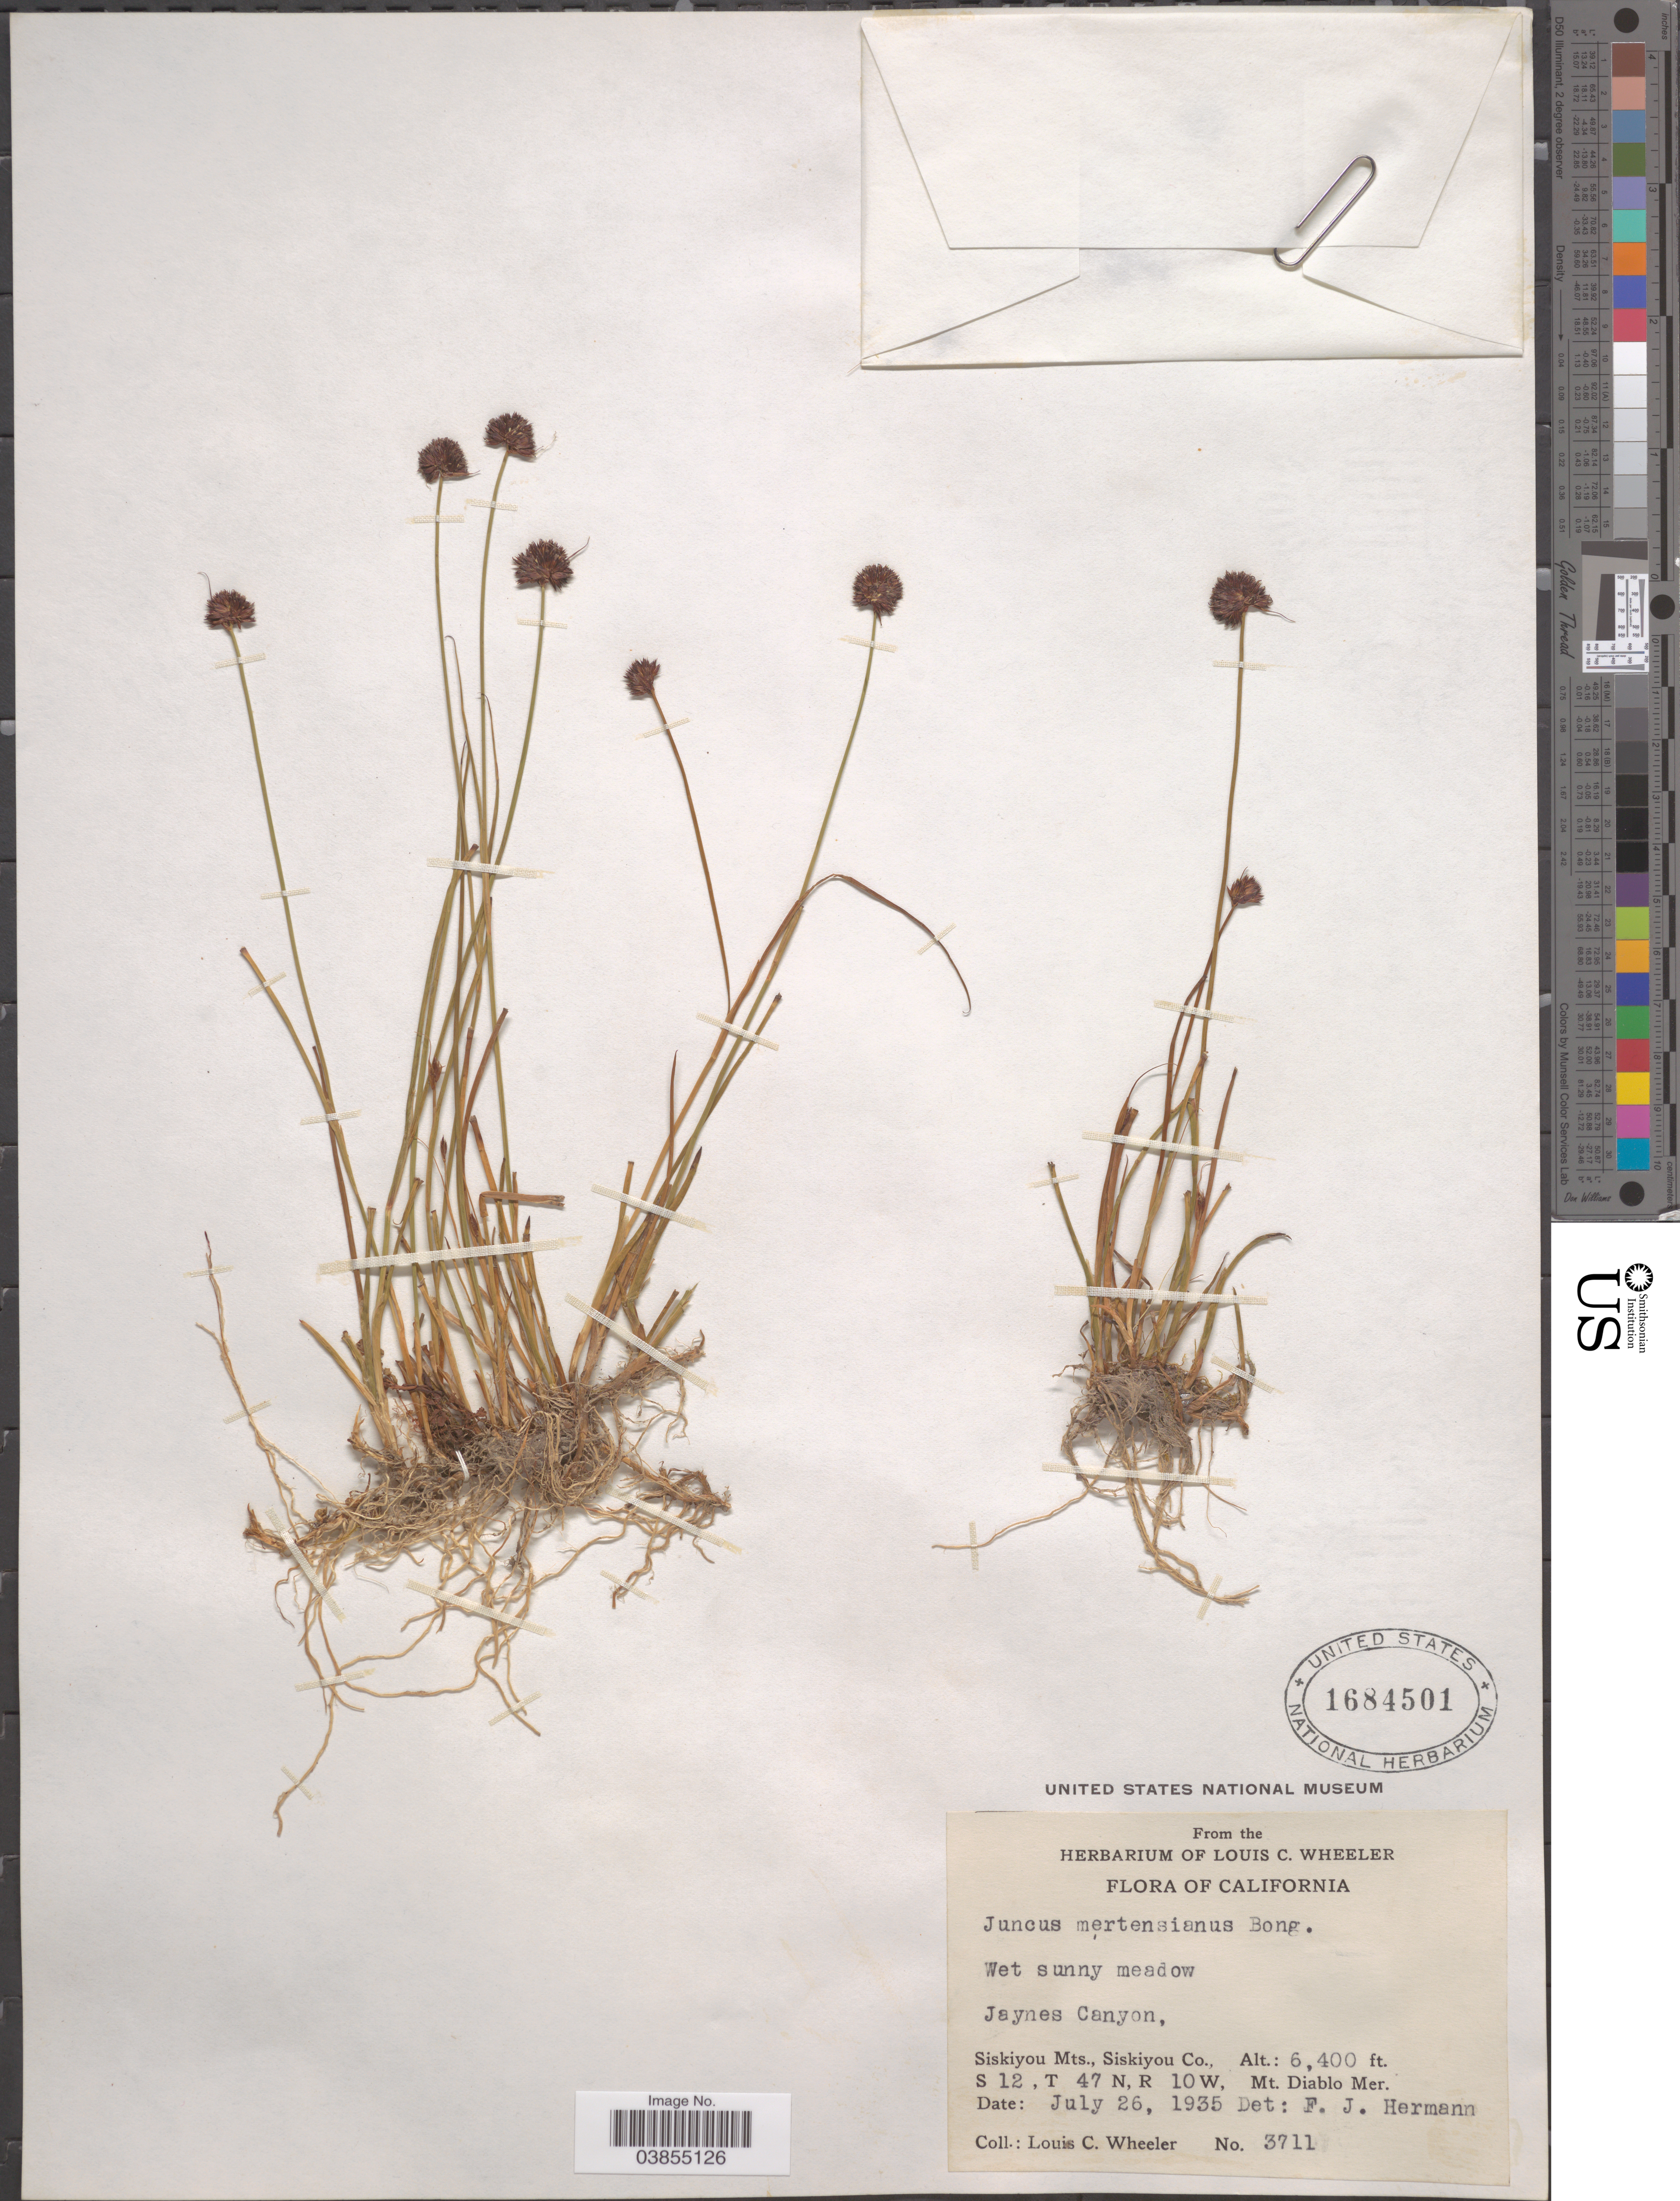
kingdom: Plantae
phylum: Tracheophyta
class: Liliopsida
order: Poales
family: Juncaceae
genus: Juncus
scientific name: Juncus mertensianus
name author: Bong.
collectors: L. C. Wheeler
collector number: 3711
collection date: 1935-07-26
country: United States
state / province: California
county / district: Siskiyou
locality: Jaynes Canyon, Siskiyou Mts., Siskiyou Co., S 12, T 47 N, R 10W, Mt. Diablo Mer.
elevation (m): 1951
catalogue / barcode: US 1684501